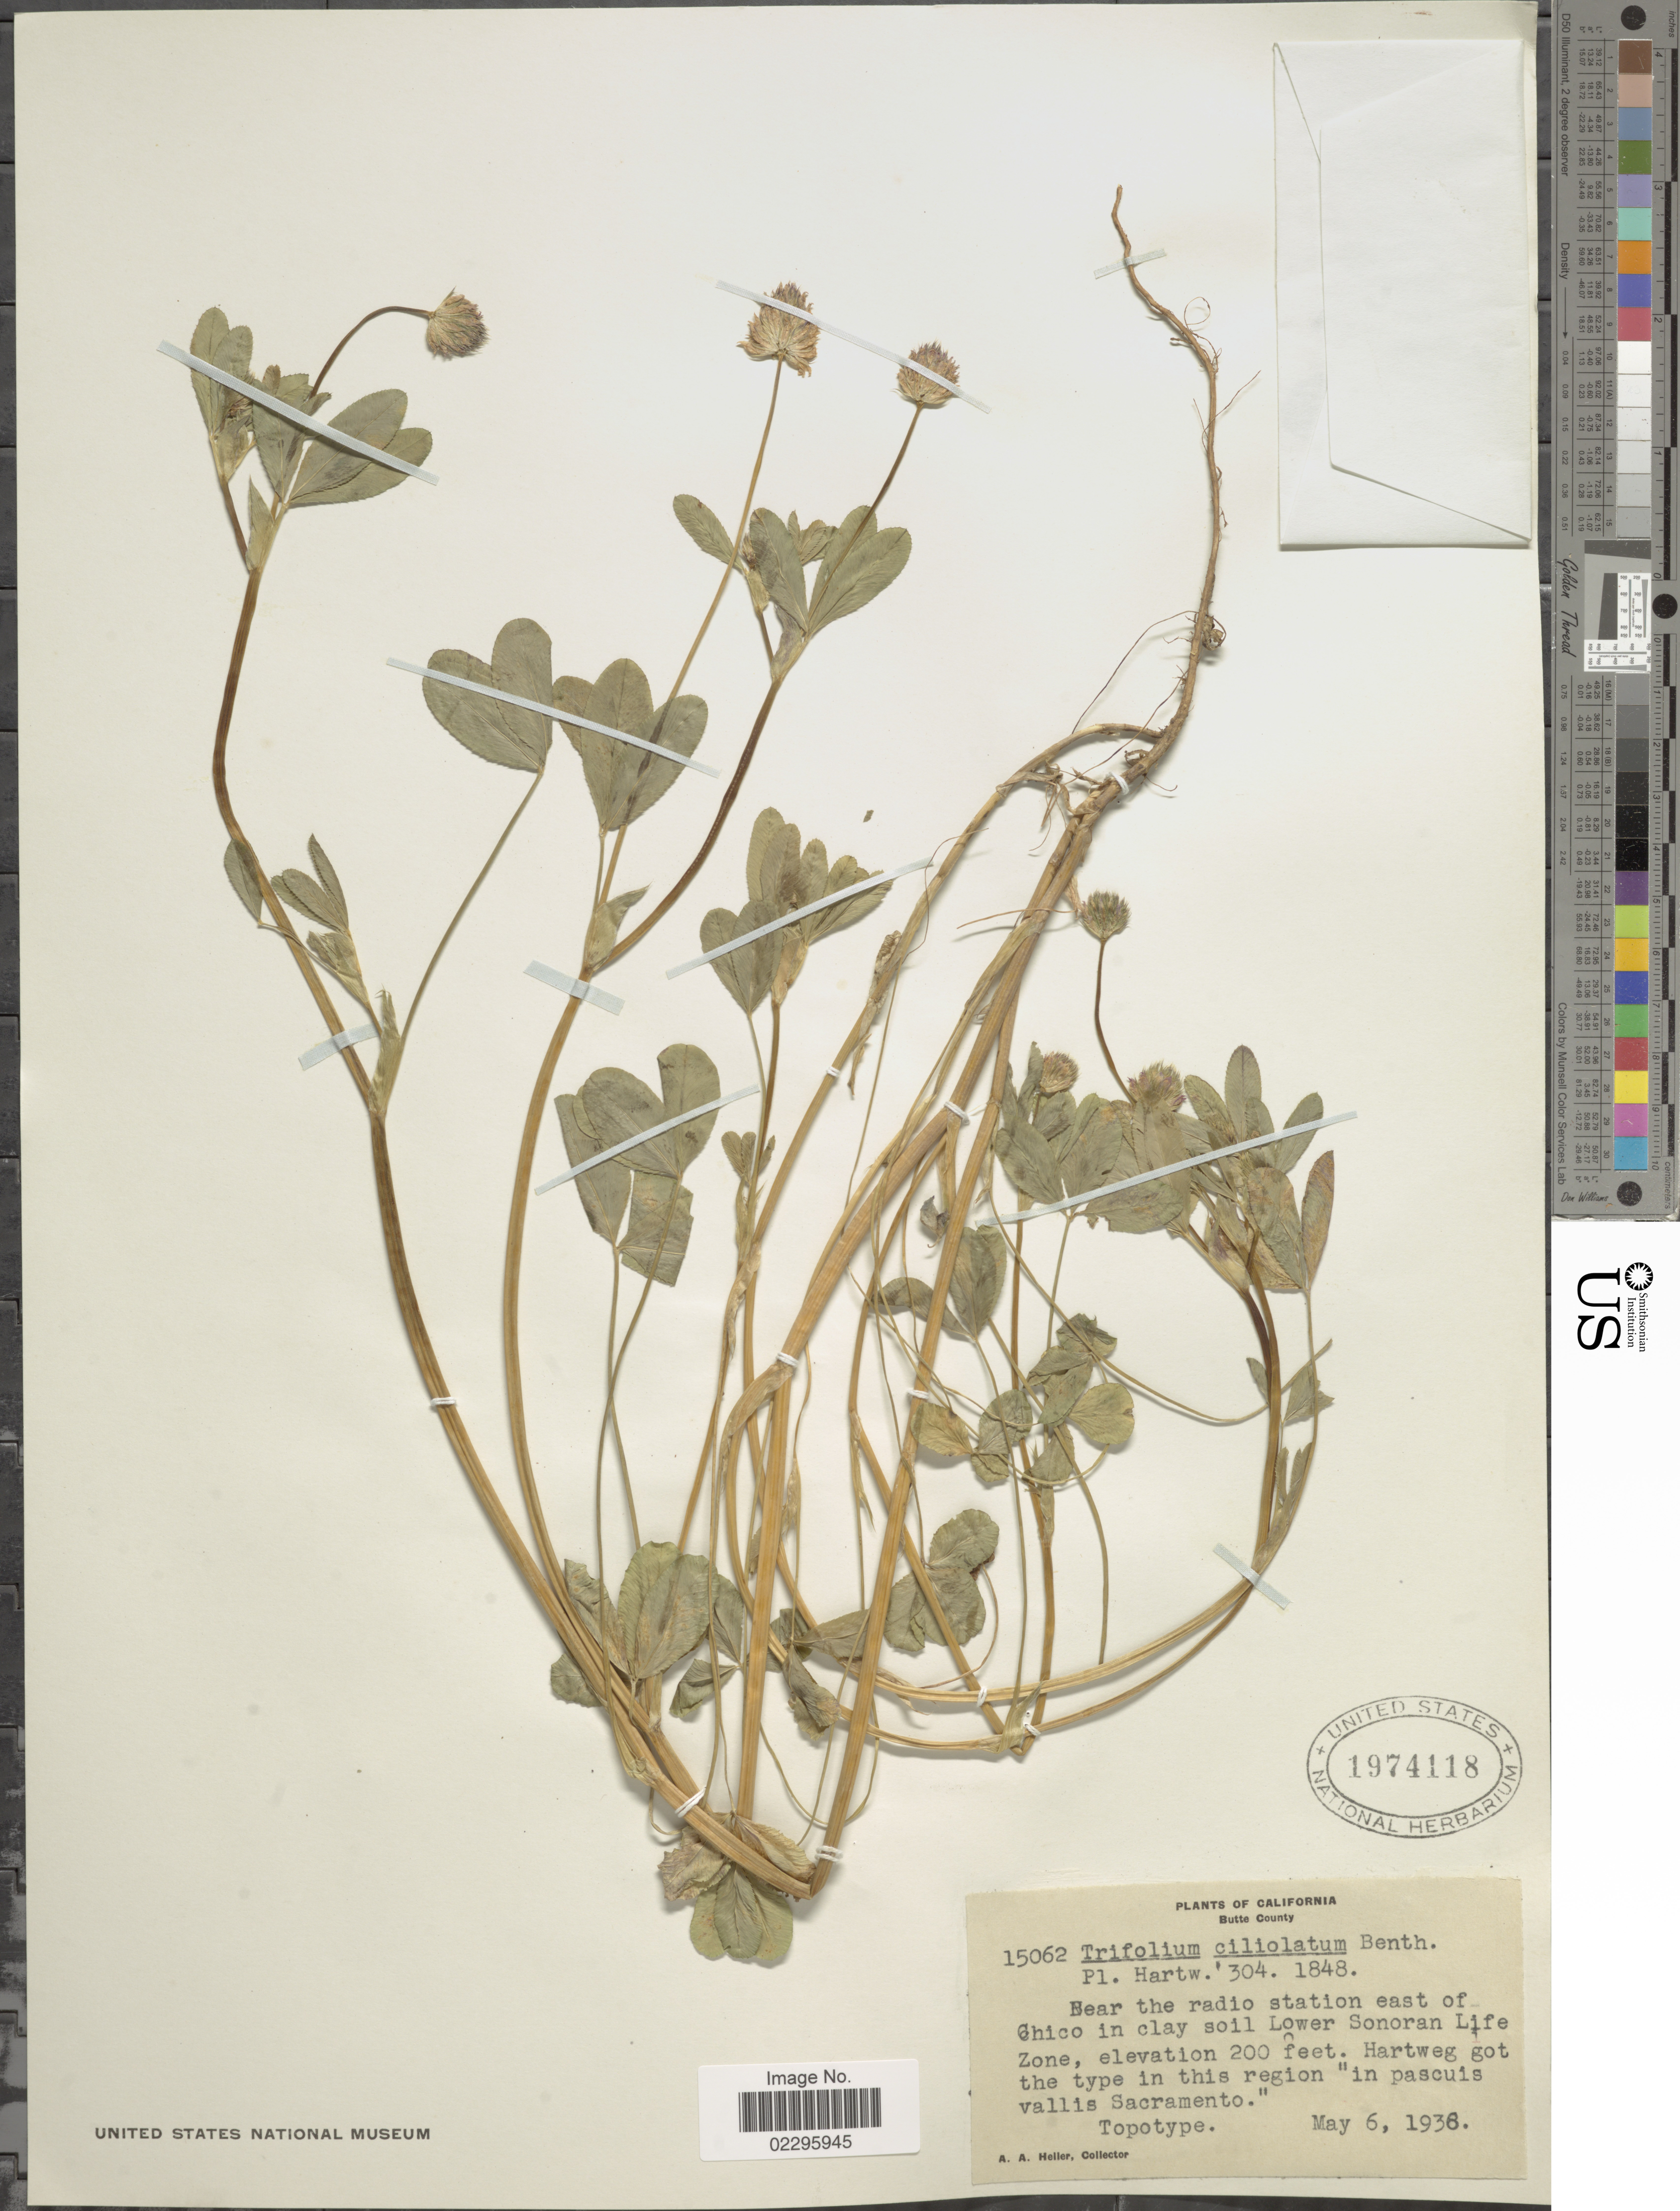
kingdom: Plantae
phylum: Tracheophyta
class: Magnoliopsida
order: Fabales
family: Fabaceae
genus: Trifolium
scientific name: Trifolium ciliolatum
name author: Benth.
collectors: A. A. Heller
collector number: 15062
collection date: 1938-05-06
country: United States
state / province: California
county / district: Butte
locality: Butte County, near the radio station east of Chico in clay soil Lower Sonoran Life Zone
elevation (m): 61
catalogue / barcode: US 1974118